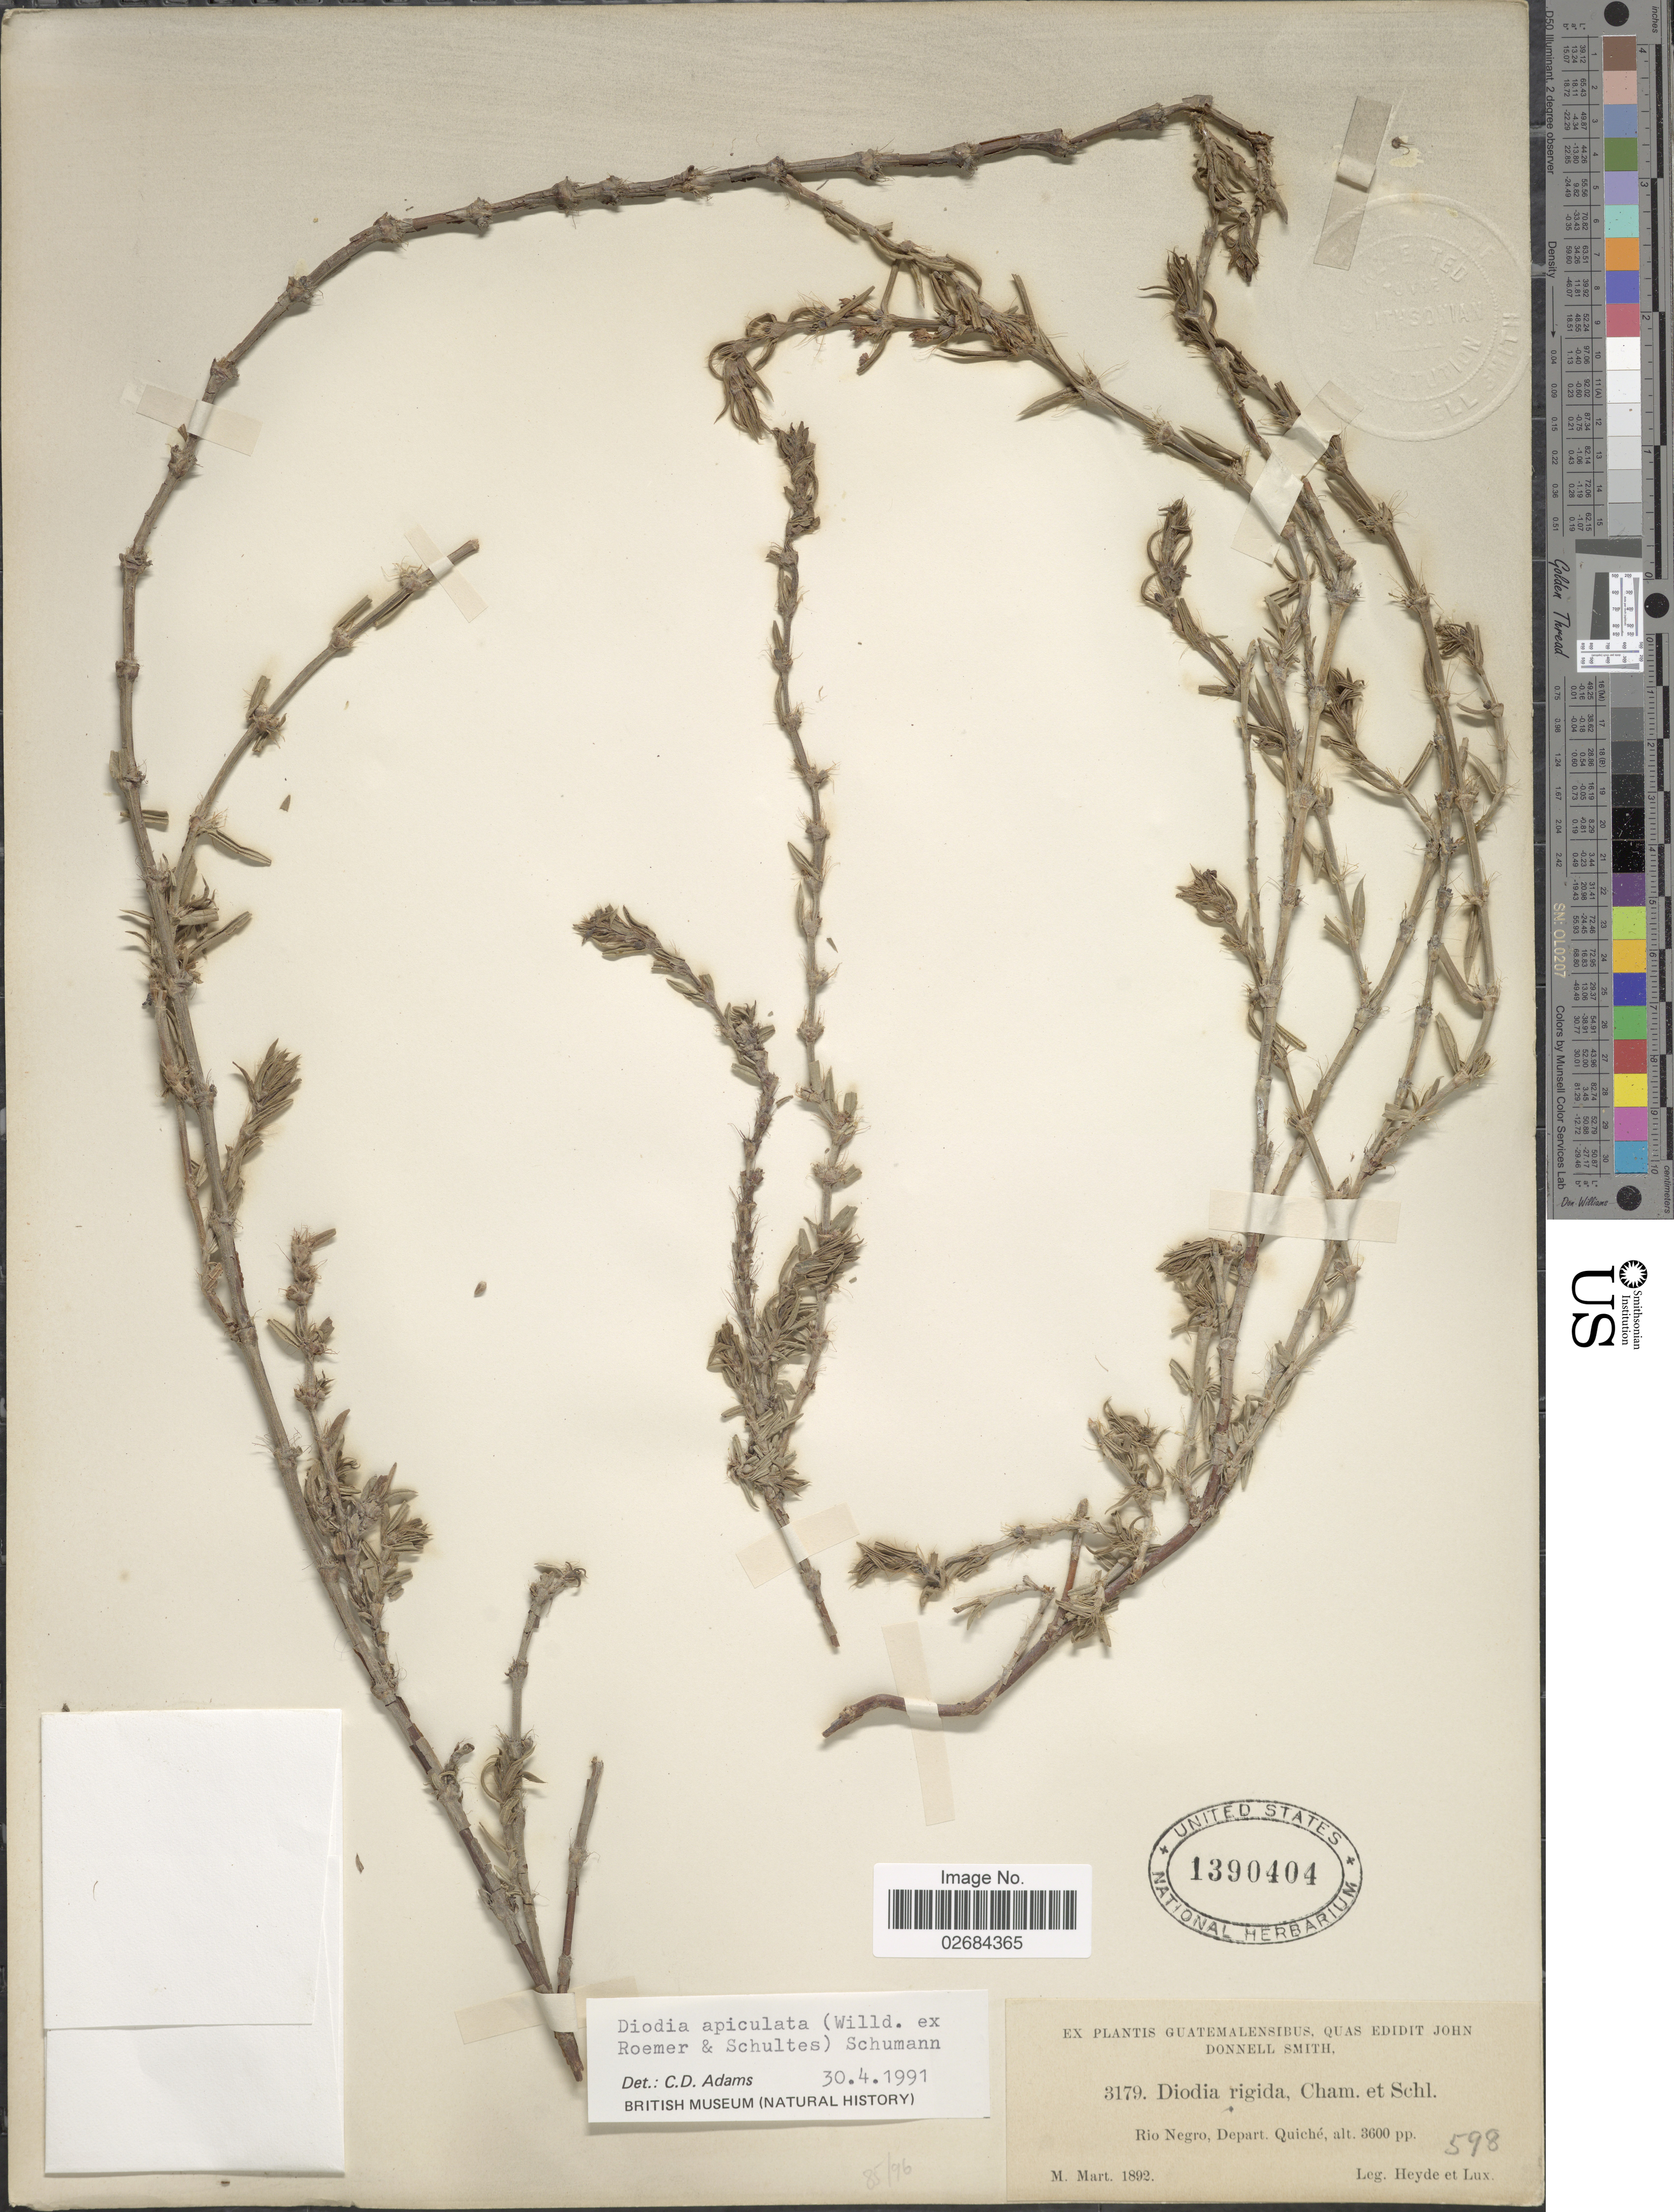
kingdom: Plantae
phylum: Tracheophyta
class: Magnoliopsida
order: Gentianales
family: Rubiaceae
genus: Diodia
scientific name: Diodia apiculata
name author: (Willd. ex Roem. & Schult.) K. Schum.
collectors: Heyde & Lux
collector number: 3179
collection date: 1892-03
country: Guatemala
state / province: El Quiché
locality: Rio Negro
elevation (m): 1097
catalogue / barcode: US 1390404